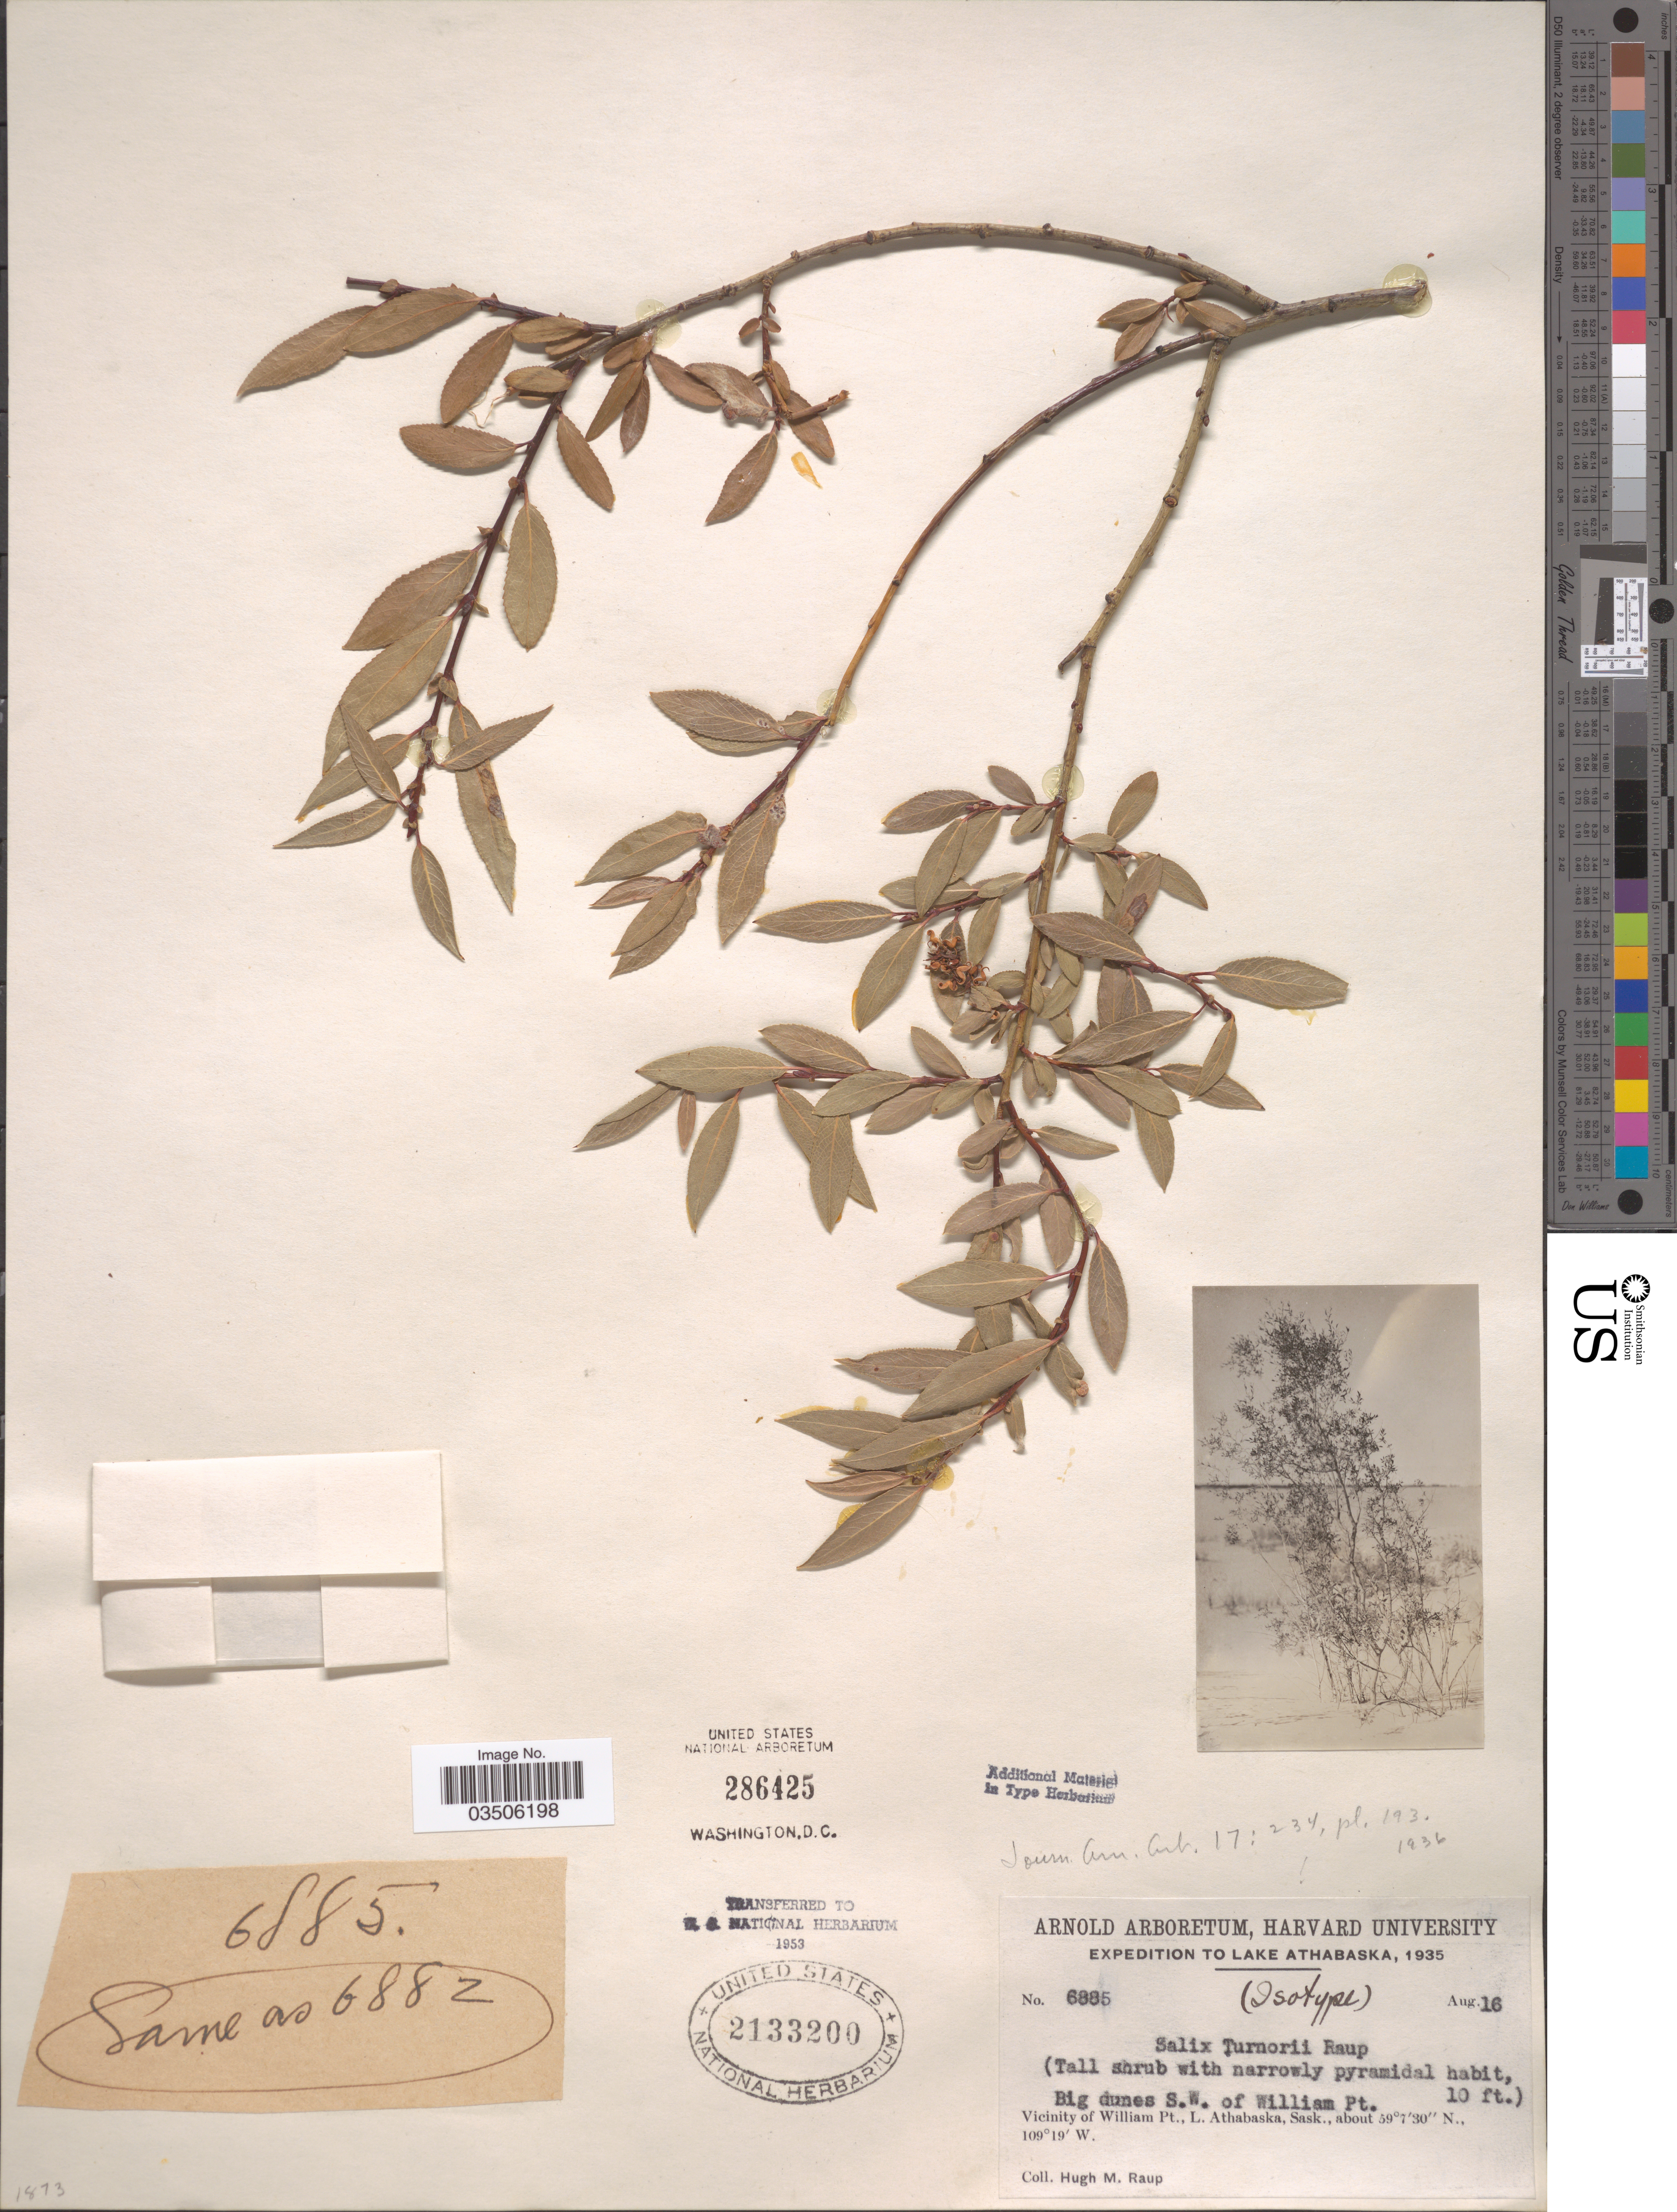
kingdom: Plantae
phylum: Tracheophyta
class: Magnoliopsida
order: Malpighiales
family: Salicaceae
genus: Salix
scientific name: Salix turnorii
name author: Raup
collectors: H. Raup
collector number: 6885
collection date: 1935-08-16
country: Canada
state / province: Saskatchewan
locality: Lake Athabaska. Big dunes S.W. of William Pt. Vicinity of William Pt.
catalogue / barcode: US 2133200